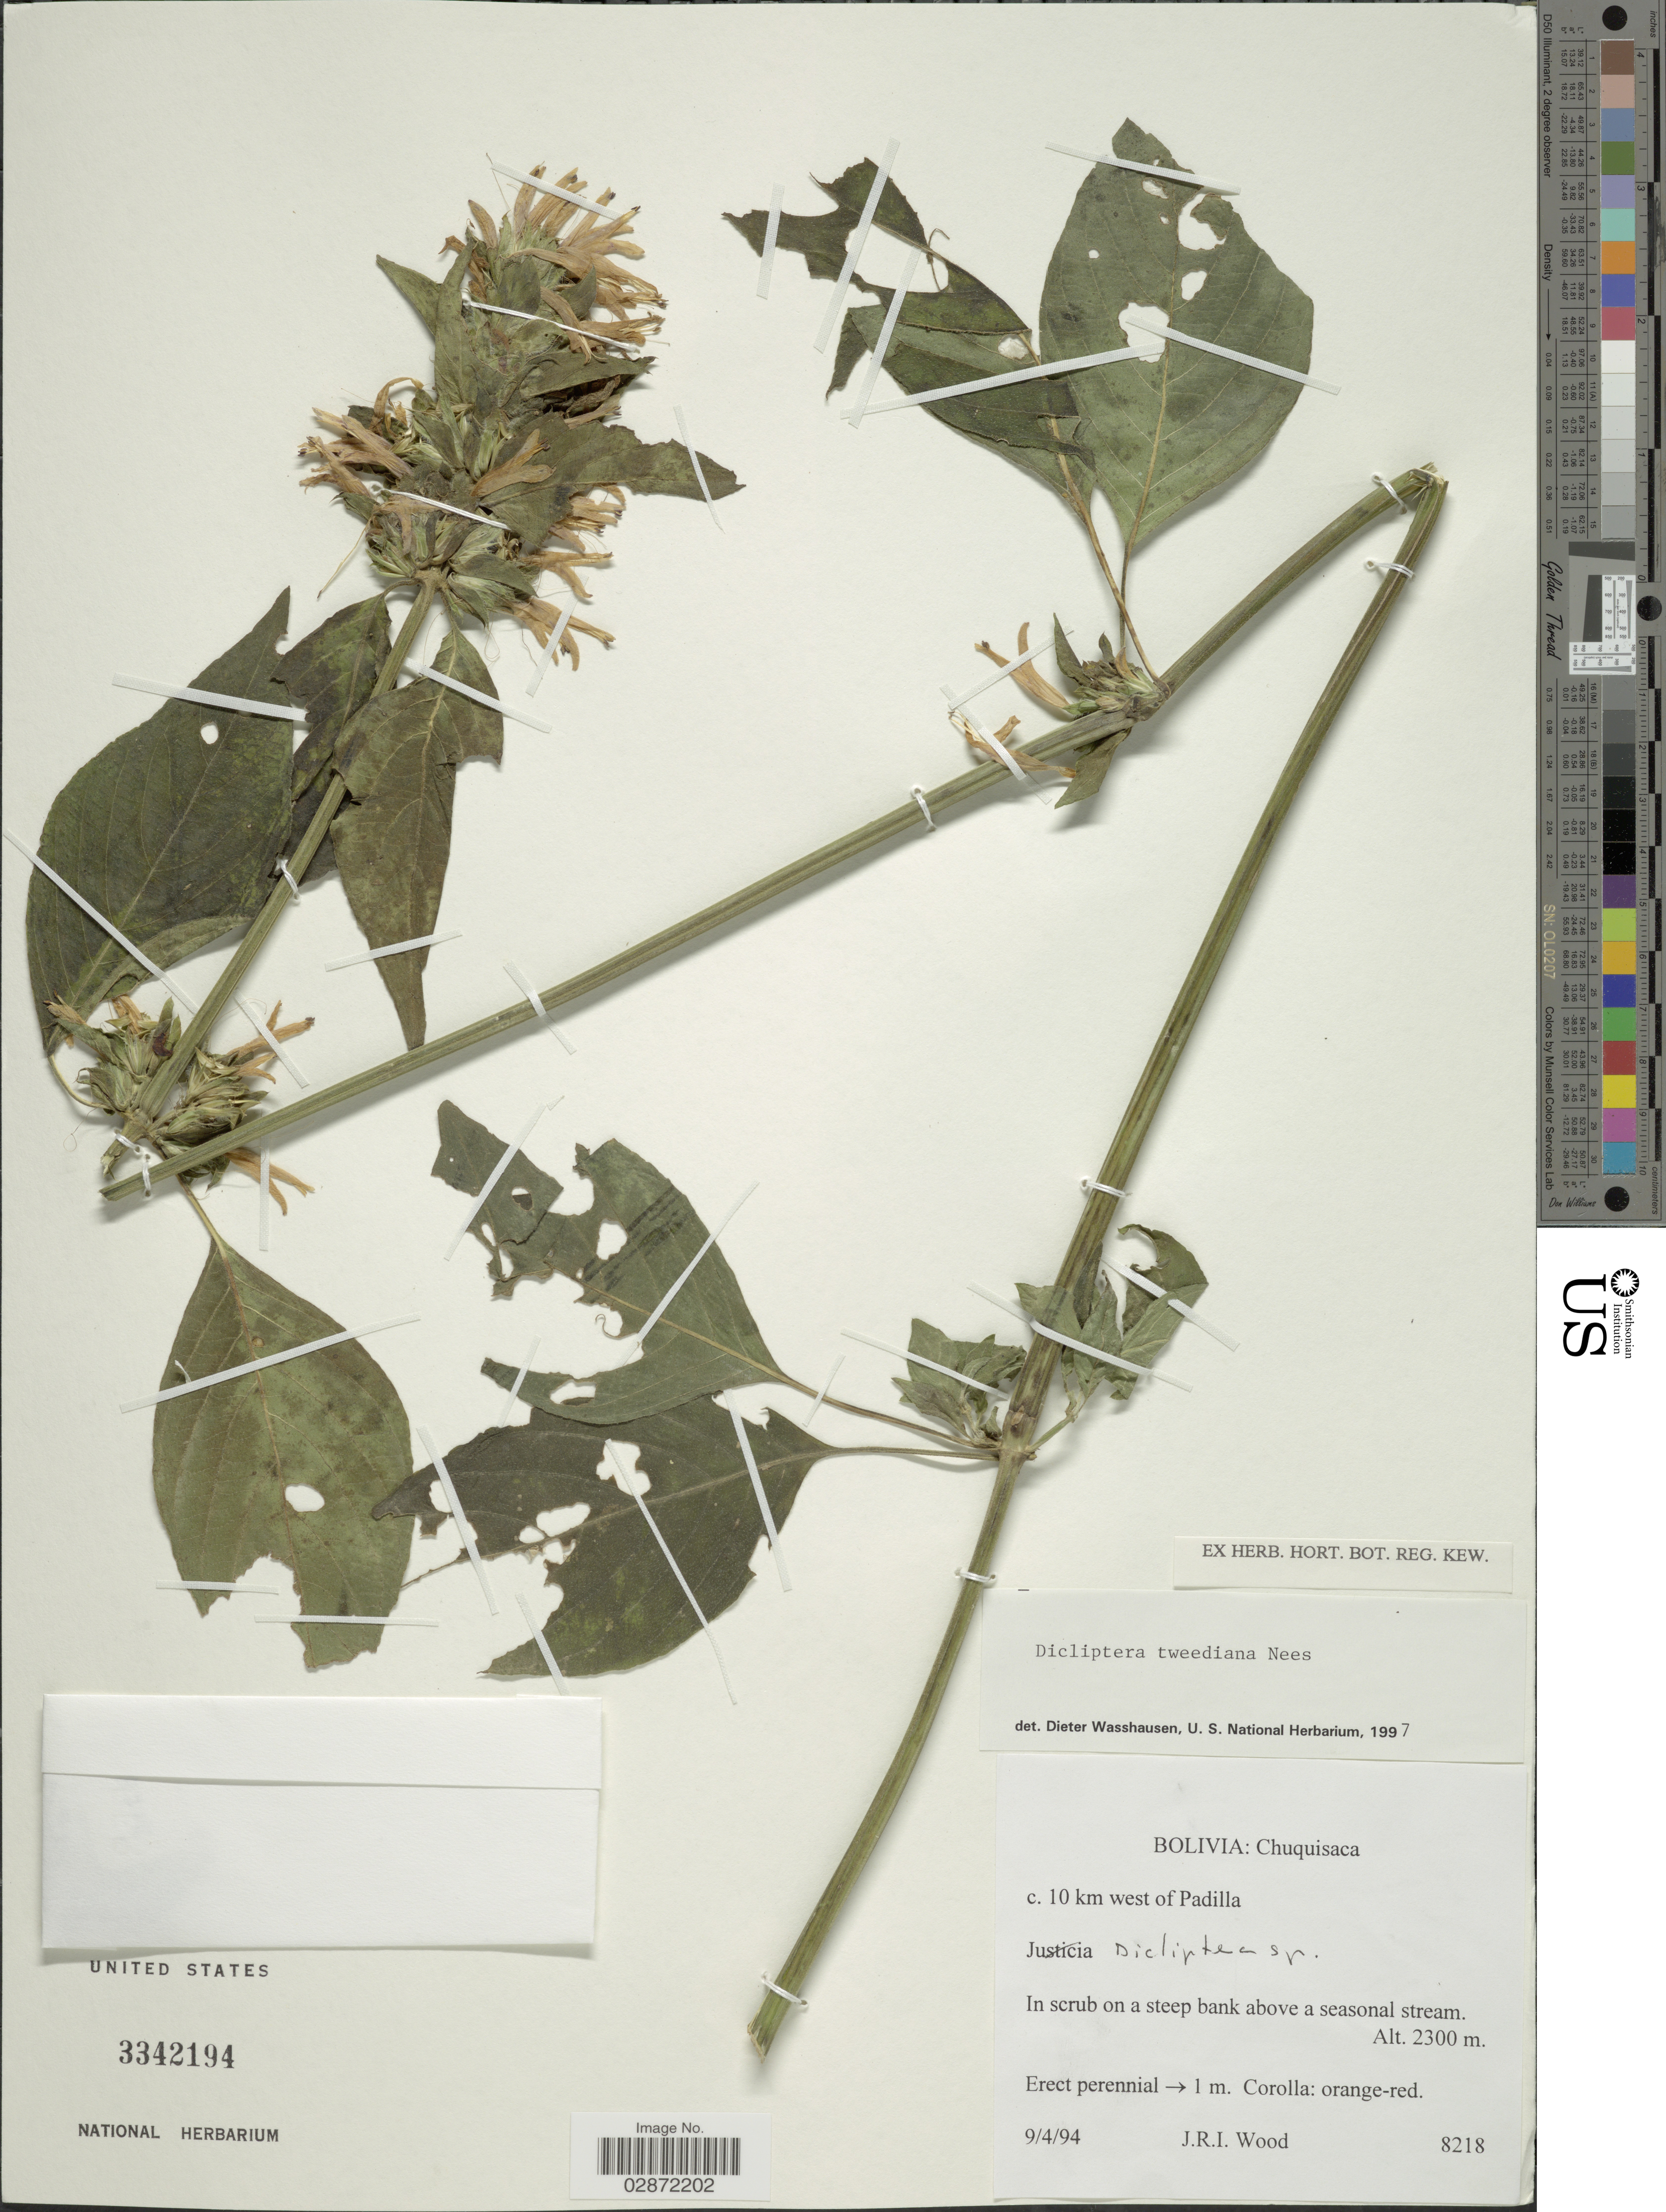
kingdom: Plantae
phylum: Tracheophyta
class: Magnoliopsida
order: Lamiales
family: Acanthaceae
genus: Dicliptera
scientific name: Dicliptera squarrosa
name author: Nees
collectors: J. R. I. Wood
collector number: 8218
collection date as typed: Transcribed d/m/y: 9/4/94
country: Bolivia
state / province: Chuquisaca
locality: C. 10 km west of Padilla.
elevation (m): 2300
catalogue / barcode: US 3342194